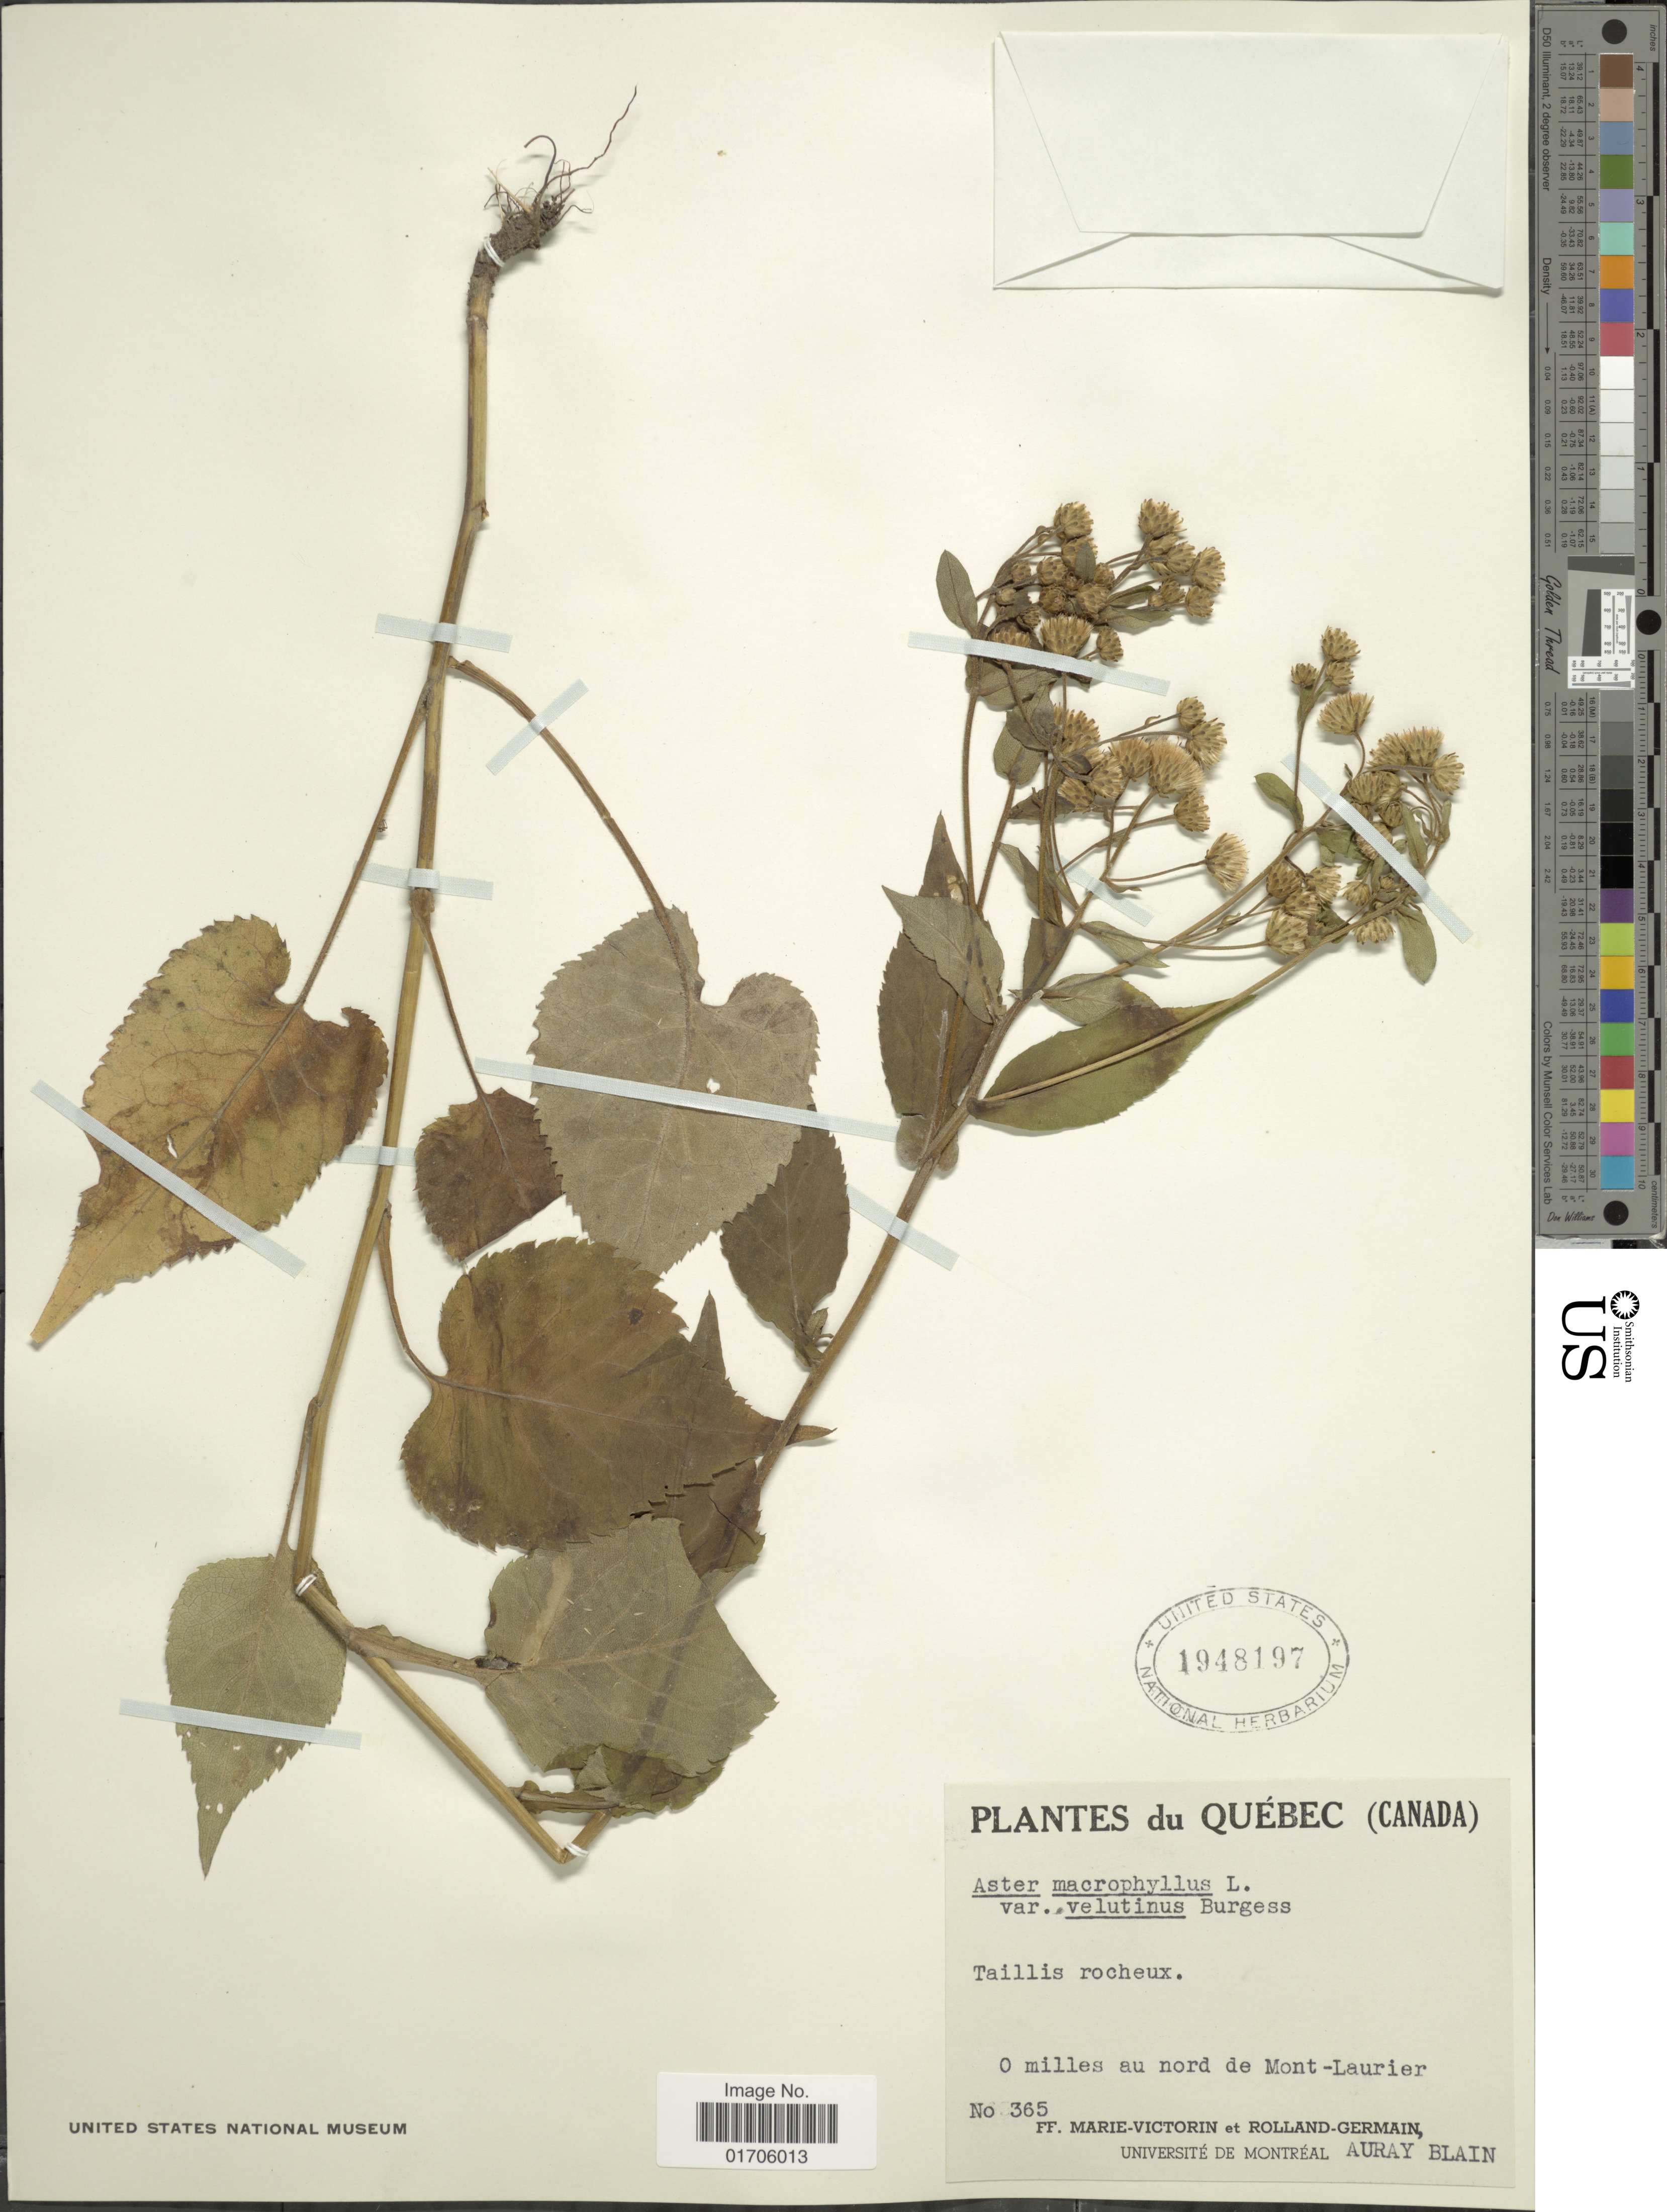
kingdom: Plantae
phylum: Tracheophyta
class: Magnoliopsida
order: Asterales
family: Asteraceae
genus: Eurybia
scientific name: Eurybia sp.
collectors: F. Marie-Victorin & Rolland-Germain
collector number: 365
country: Canada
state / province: Quebec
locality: Québec (Canada). Taillis rocheux. O milles au nord de Mont-Laurier.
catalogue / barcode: US 1948197